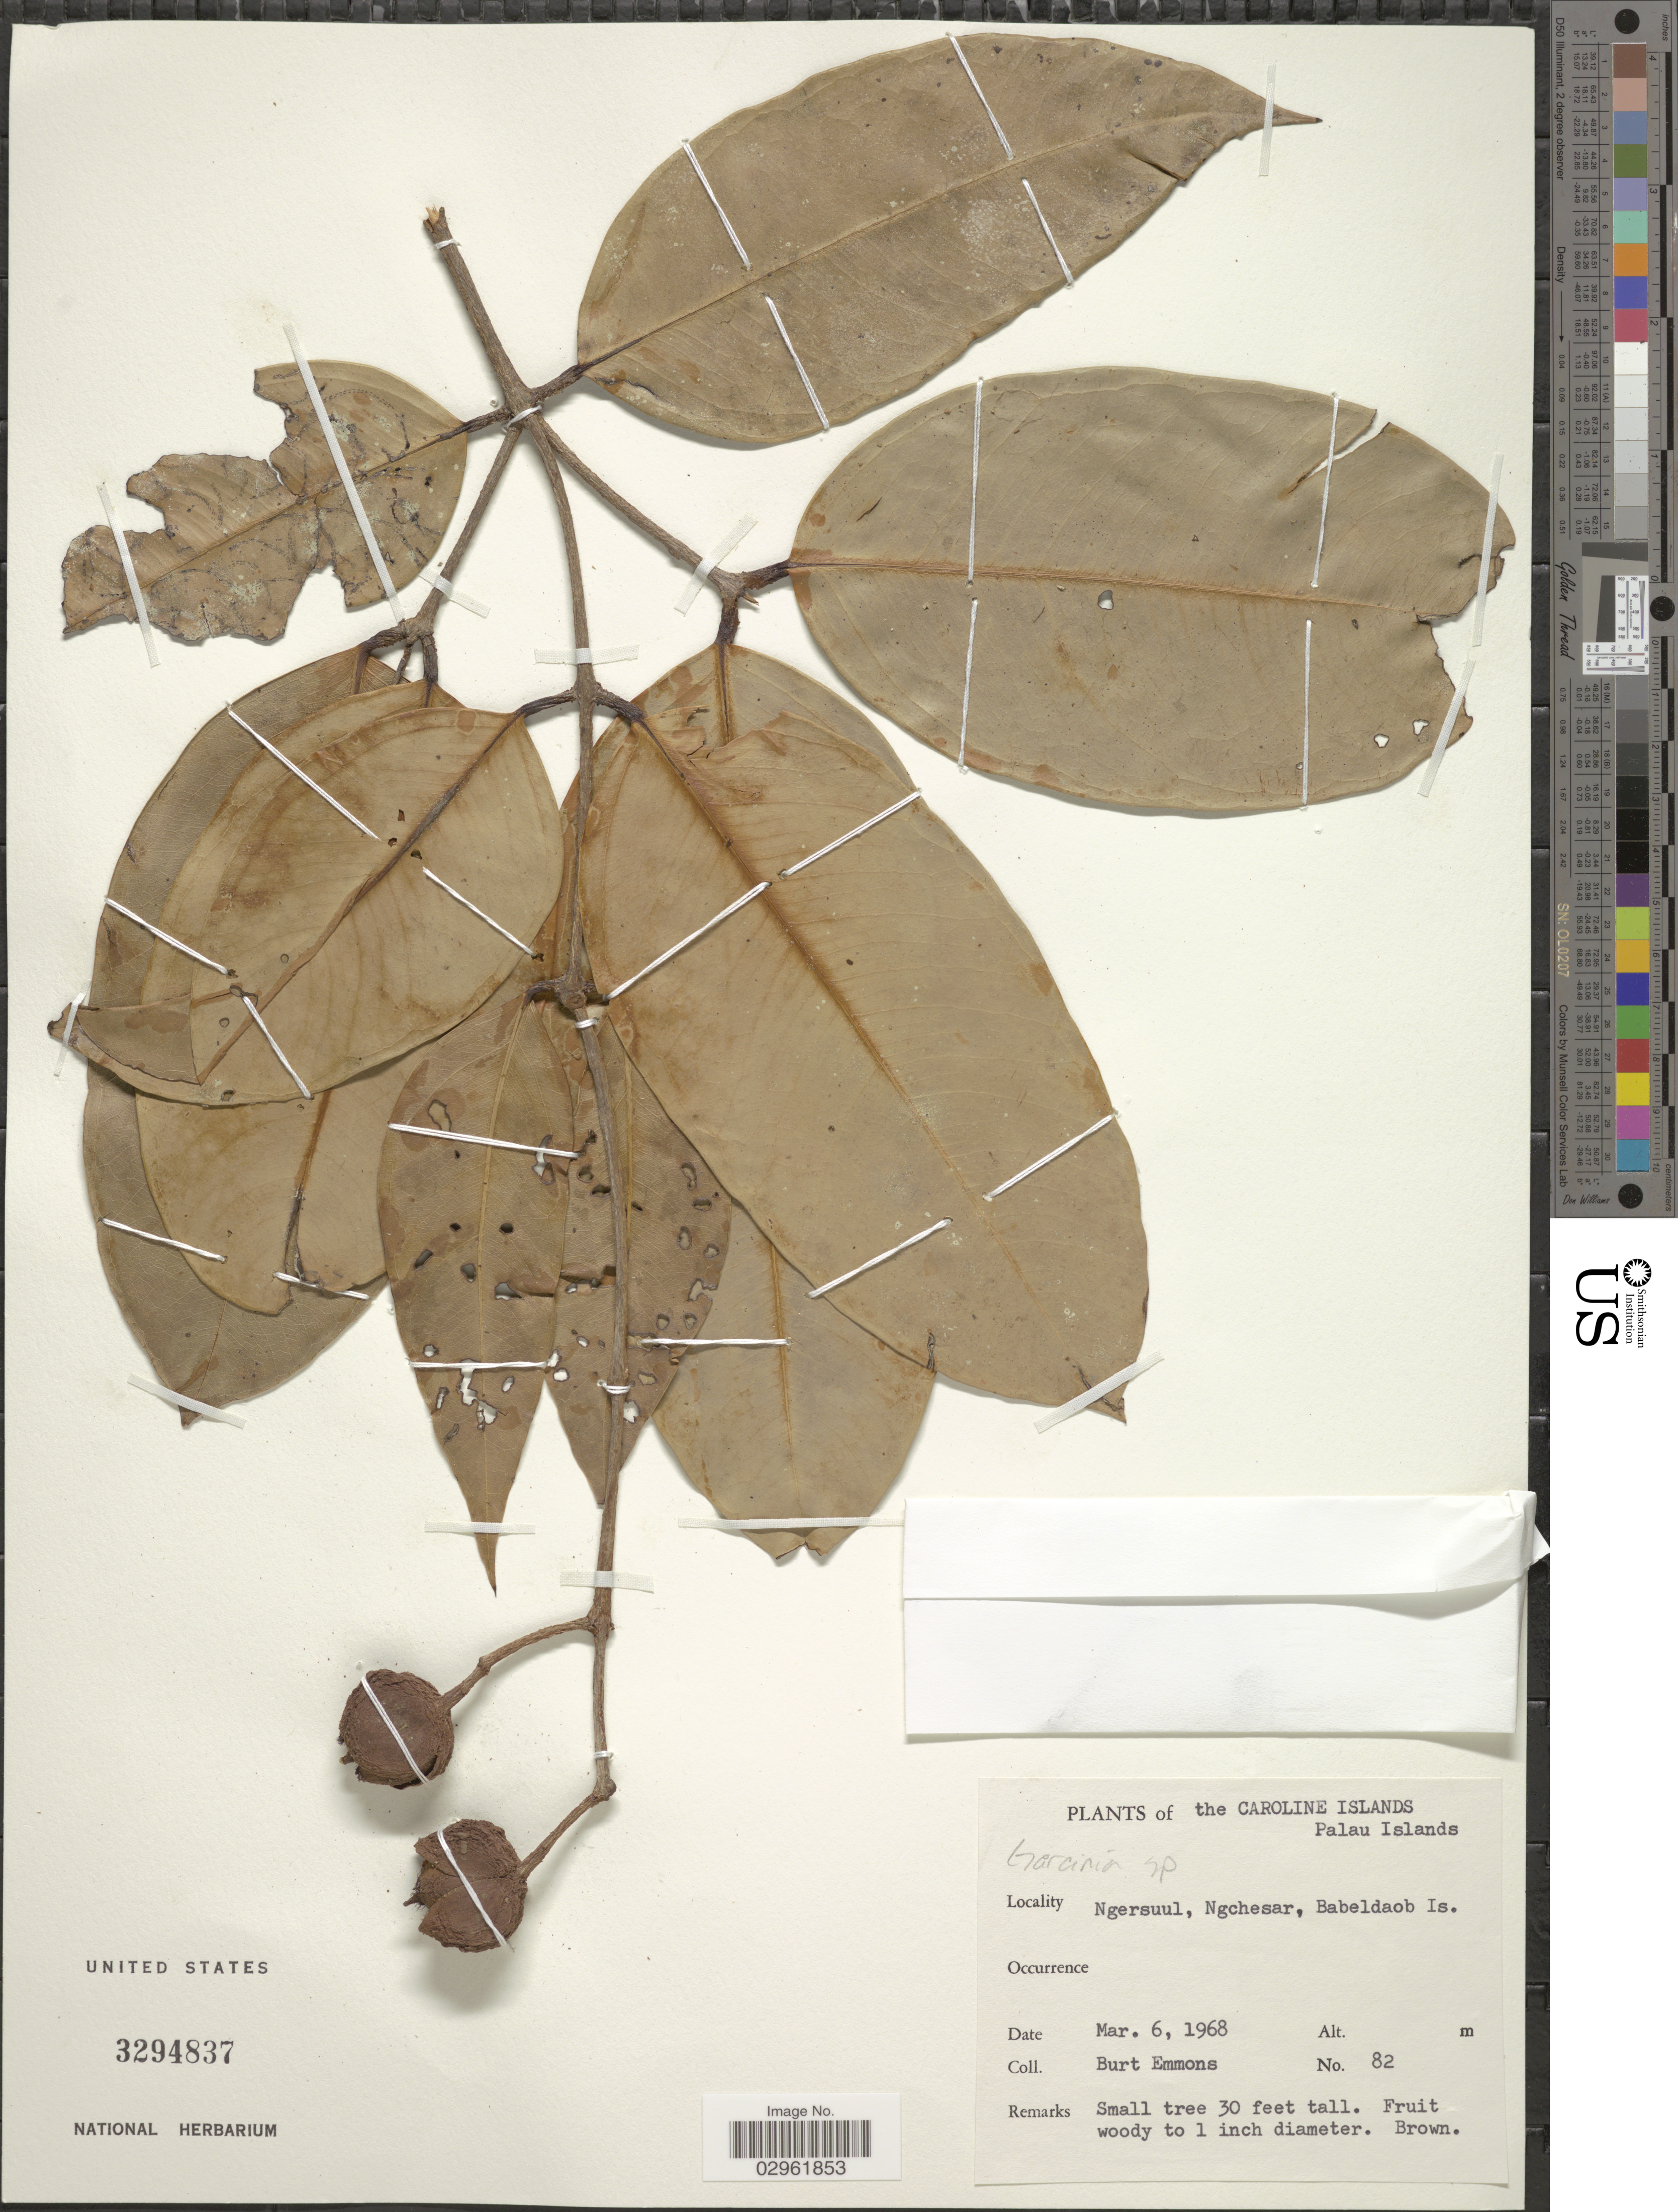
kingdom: Plantae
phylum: Tracheophyta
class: Magnoliopsida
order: Malpighiales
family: Clusiaceae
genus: Garcinia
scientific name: Garcinia sp.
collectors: B. Emmons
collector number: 82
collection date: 1968-03-06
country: Palau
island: Babeldaob [Babelthuap]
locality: The Caroline Islands, Palau Islands, Ngersuul, Ngchesar, Babeldaob Is.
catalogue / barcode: US 3294837